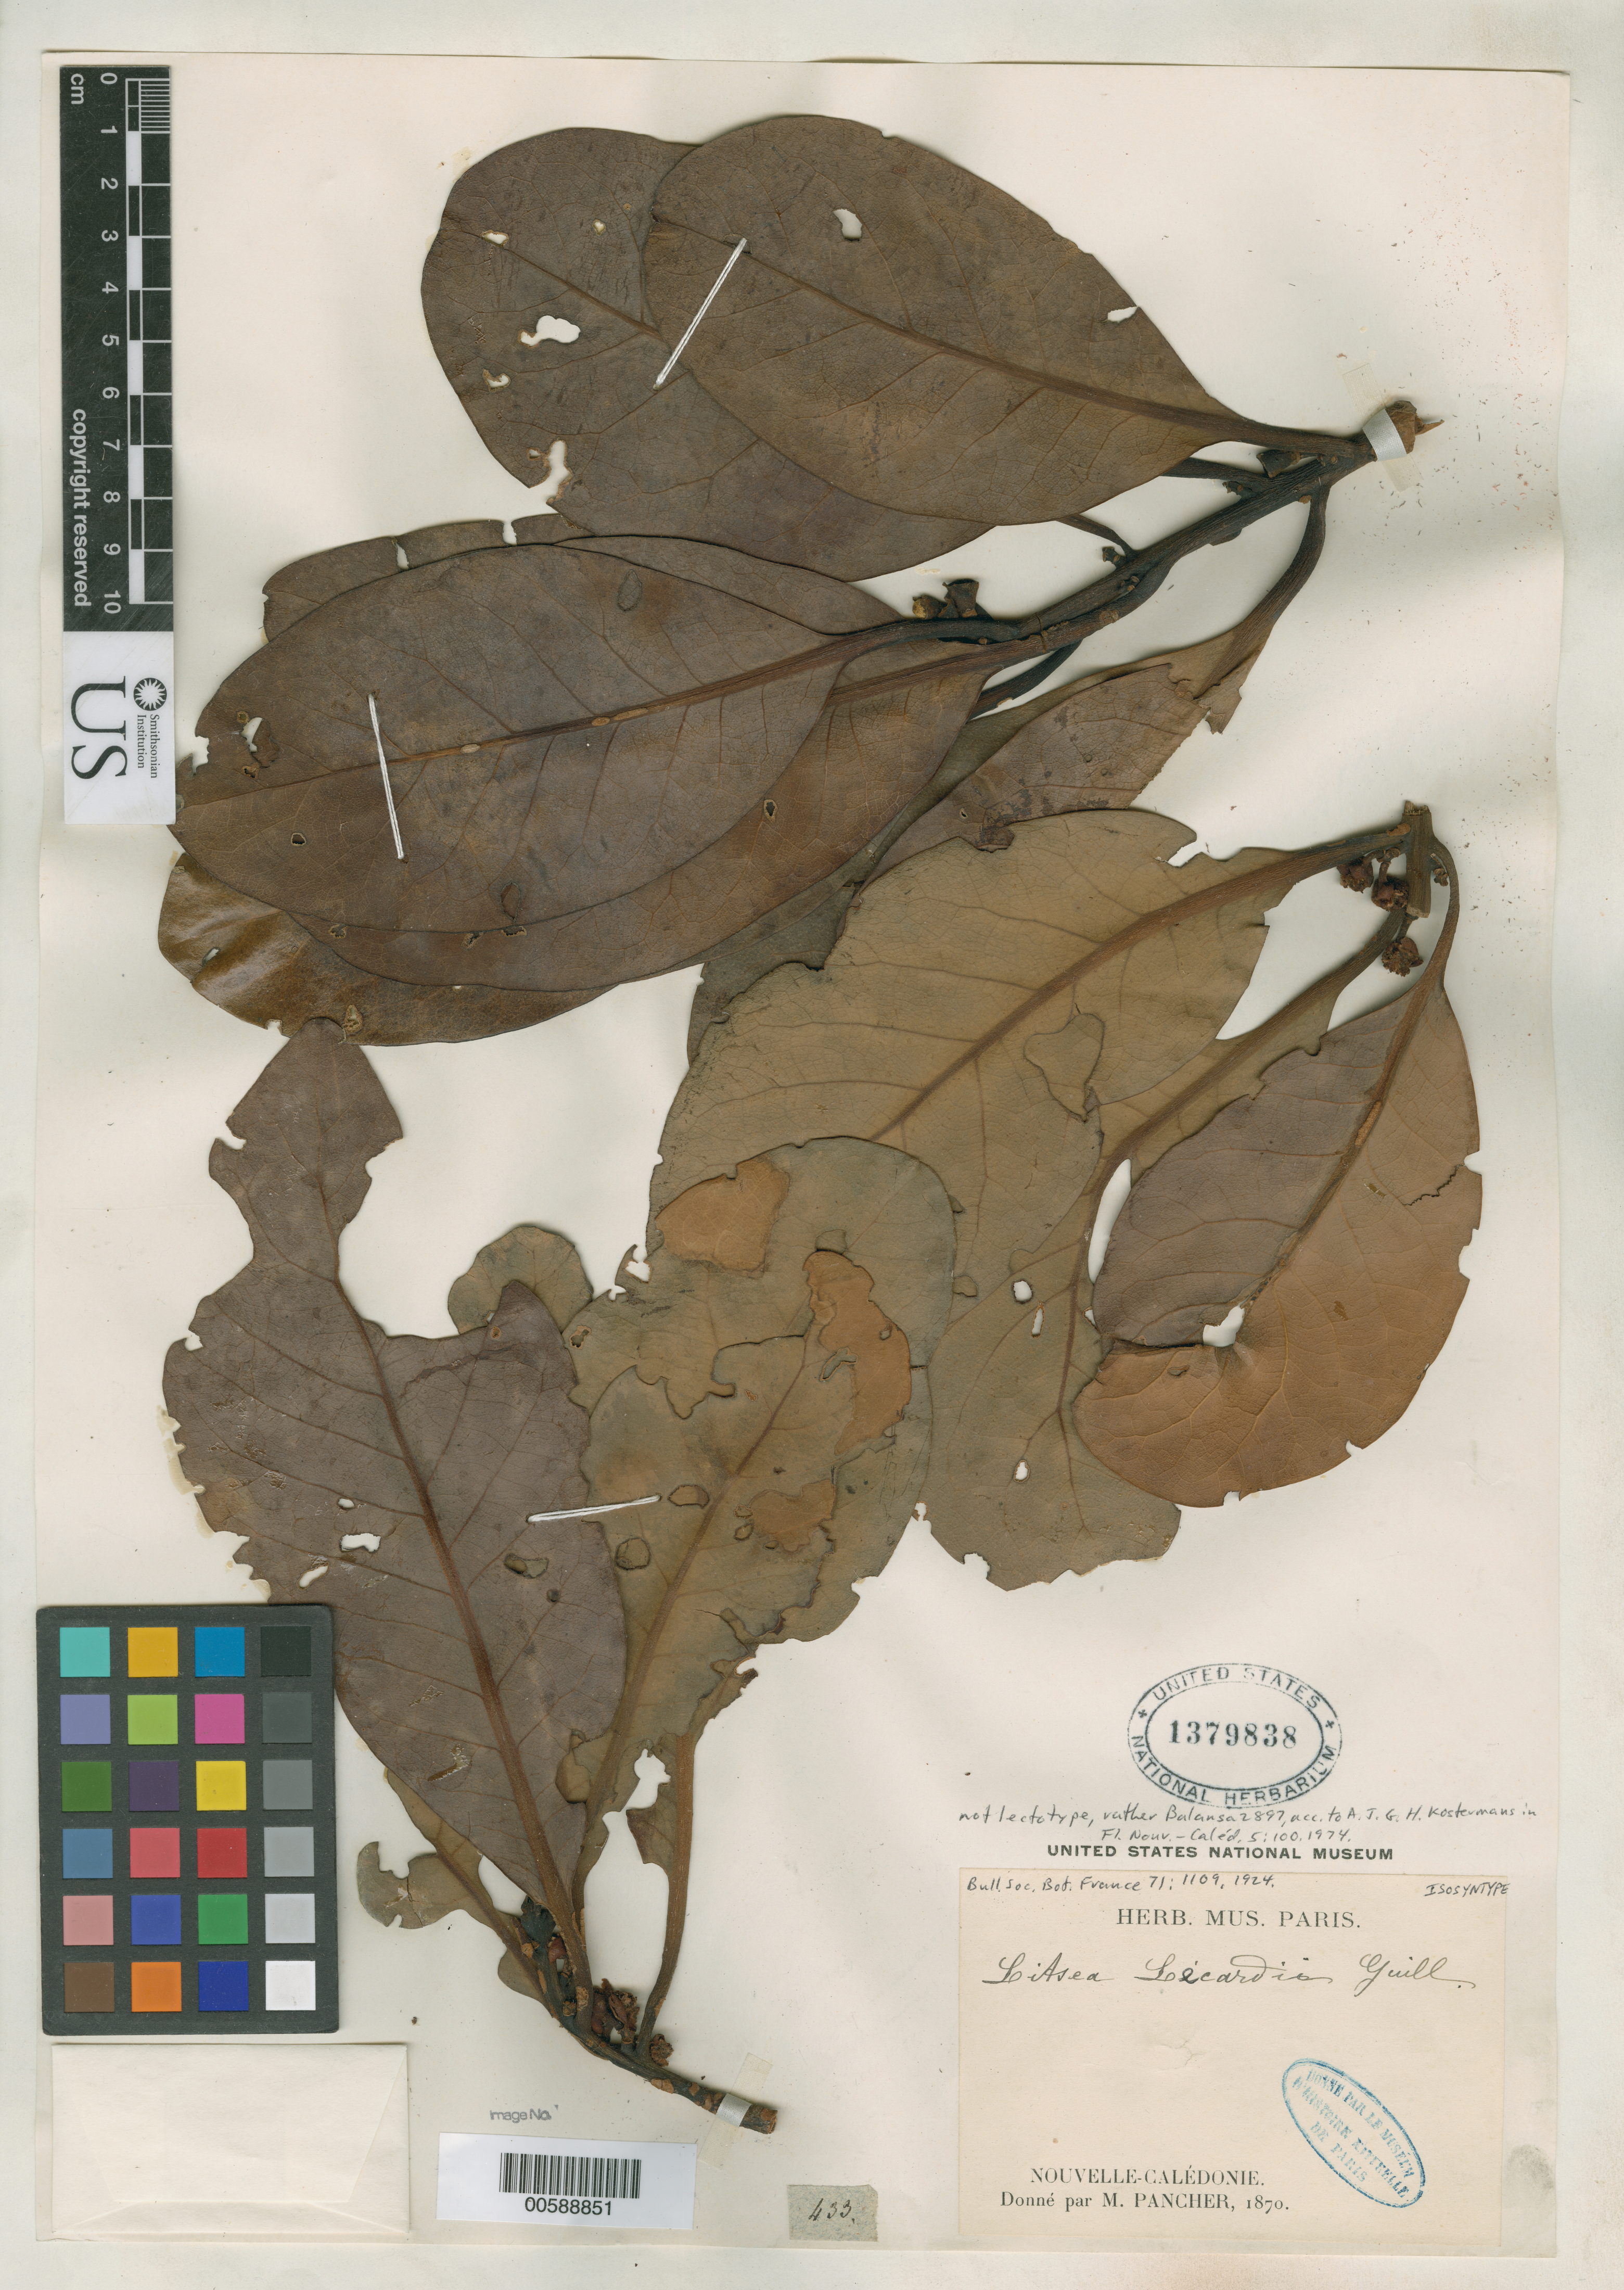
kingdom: Plantae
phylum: Tracheophyta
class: Magnoliopsida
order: Laurales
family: Lauraceae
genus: Litsea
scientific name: Litsea lecardii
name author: Guillaumin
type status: Isosyntype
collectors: J. A. I. Pancher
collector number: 433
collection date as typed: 1870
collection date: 1870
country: New Caledonia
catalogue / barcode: US 1379838